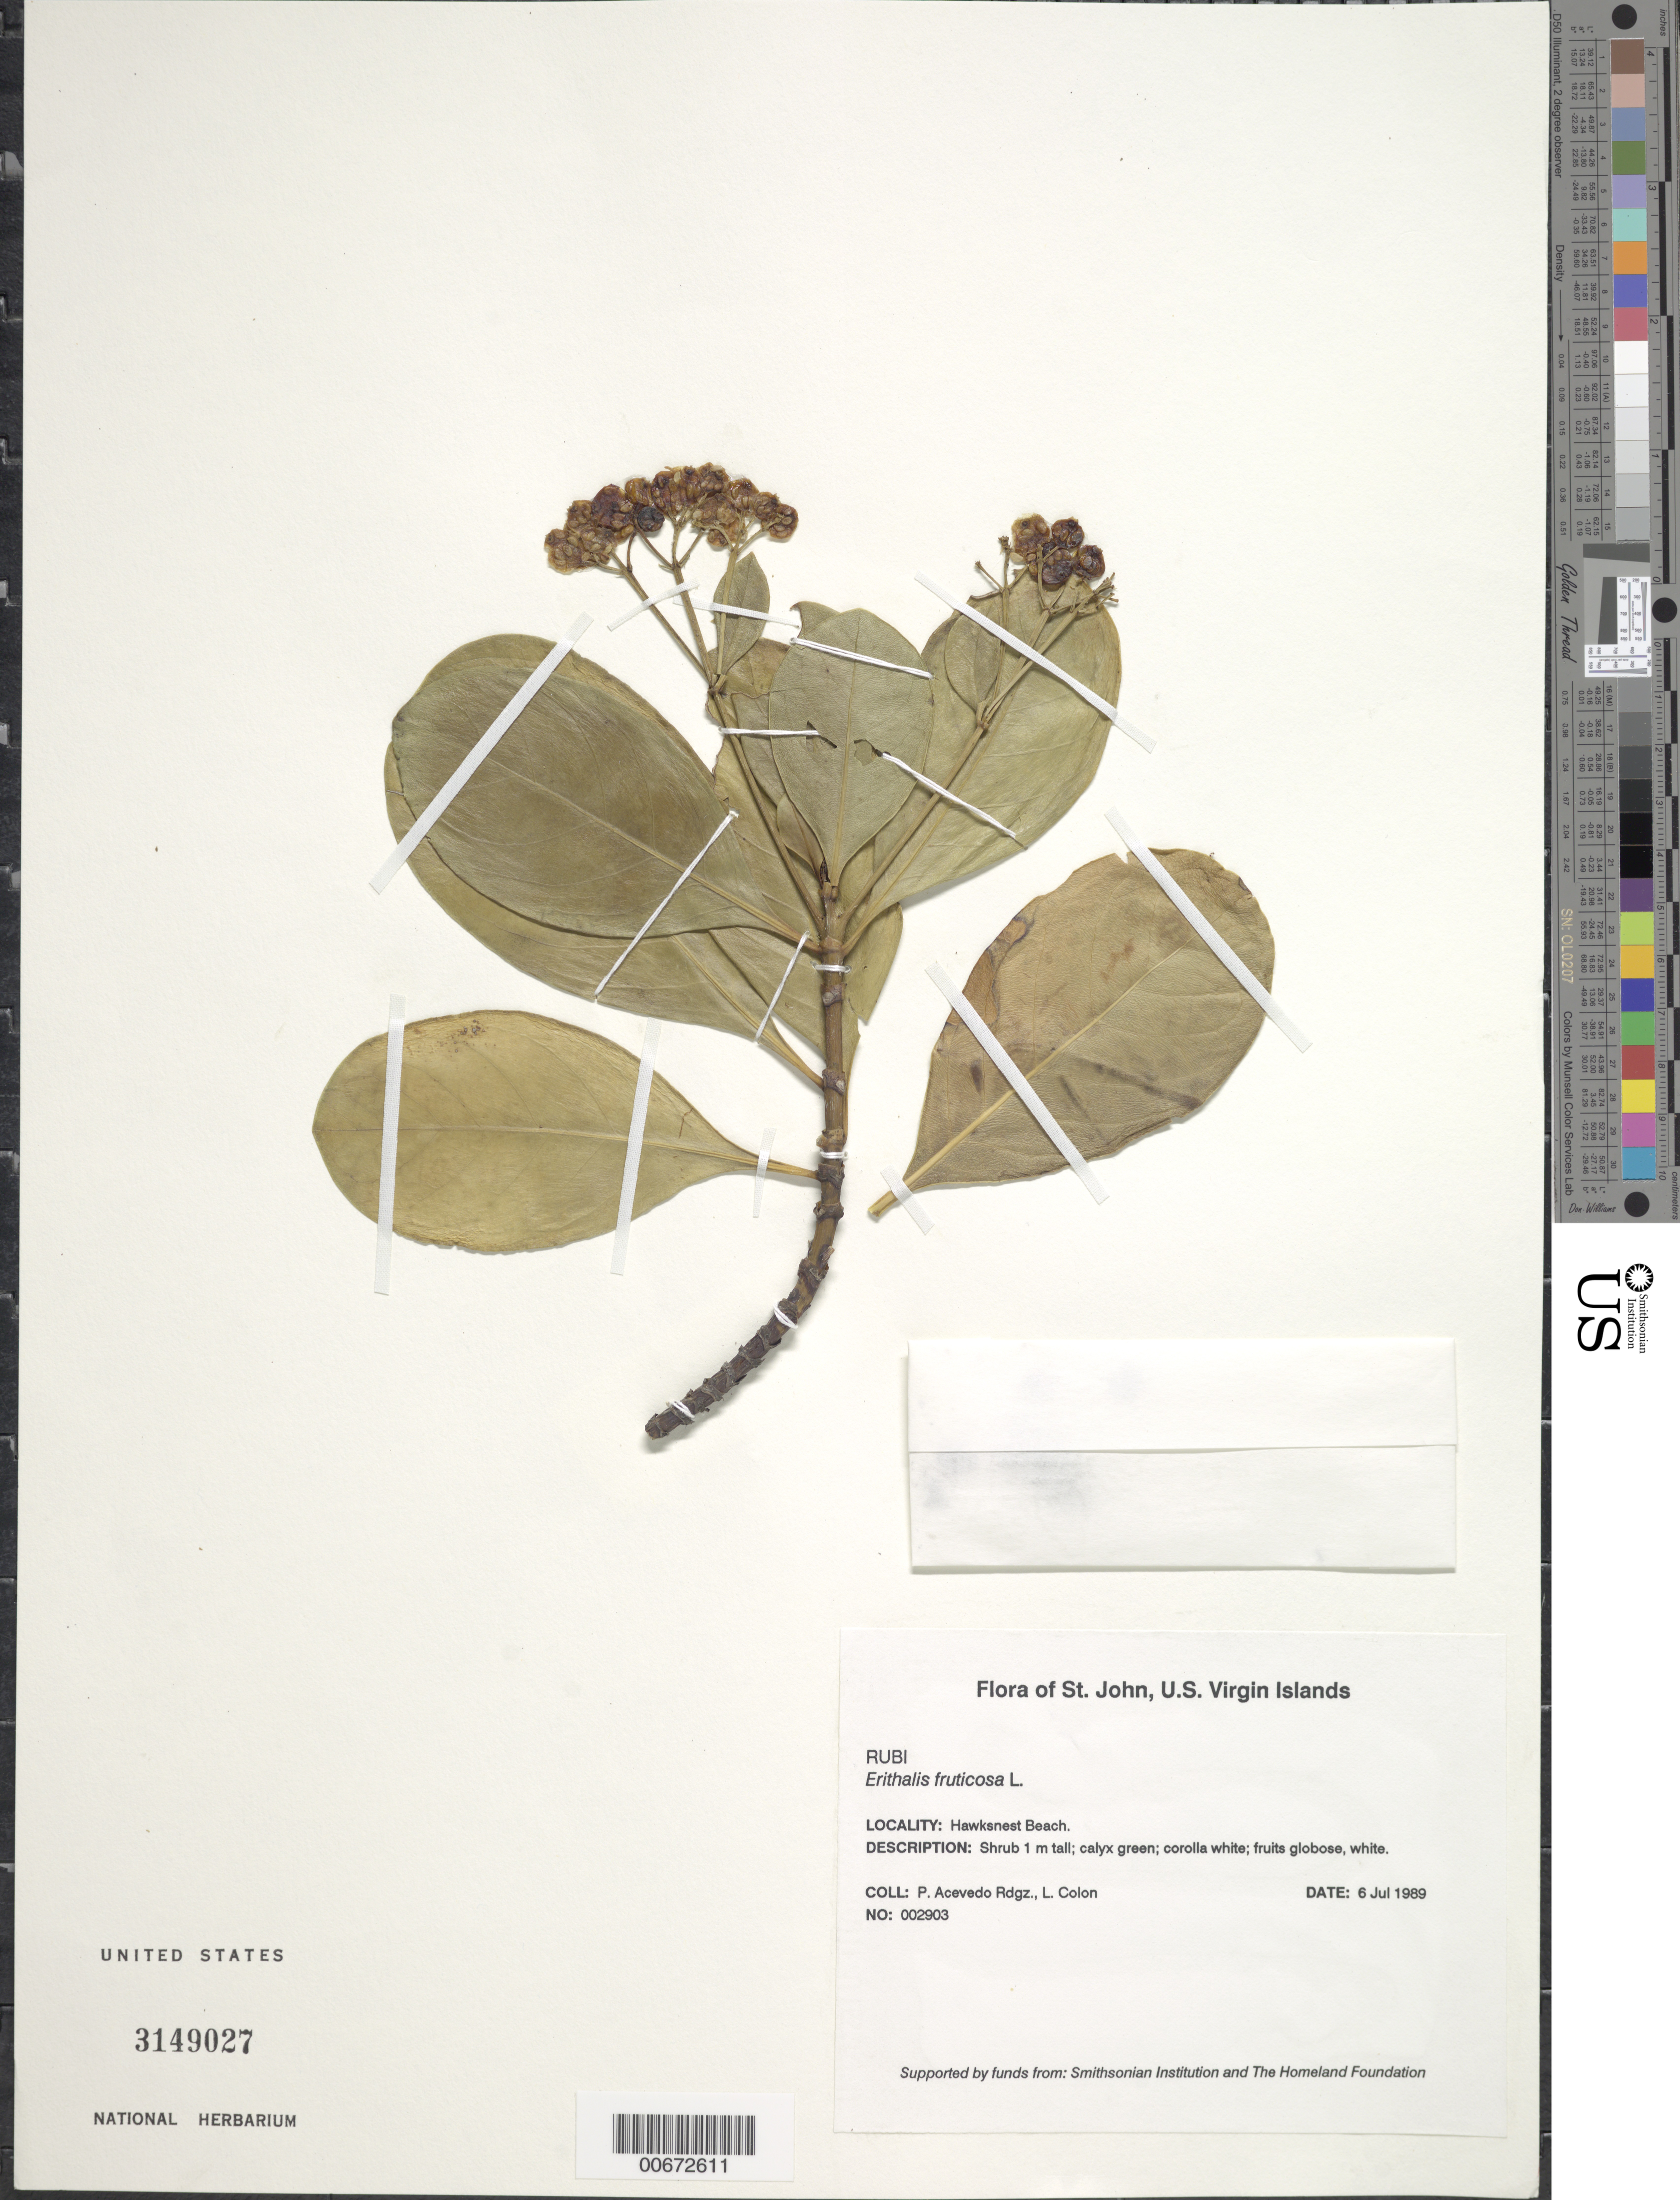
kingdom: Plantae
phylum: Tracheophyta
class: Magnoliopsida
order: Gentianales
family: Rubiaceae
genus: Erithalis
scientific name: Erithalis fruticosa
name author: L.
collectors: P. Acevedo-Rodr. & L. Colon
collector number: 2903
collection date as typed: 06 Jul 1989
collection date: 1989-07-06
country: U.S. Virgin Islands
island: St. John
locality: Cruz Bay Quarter, by Hawksnest Beach.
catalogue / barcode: US 3149027